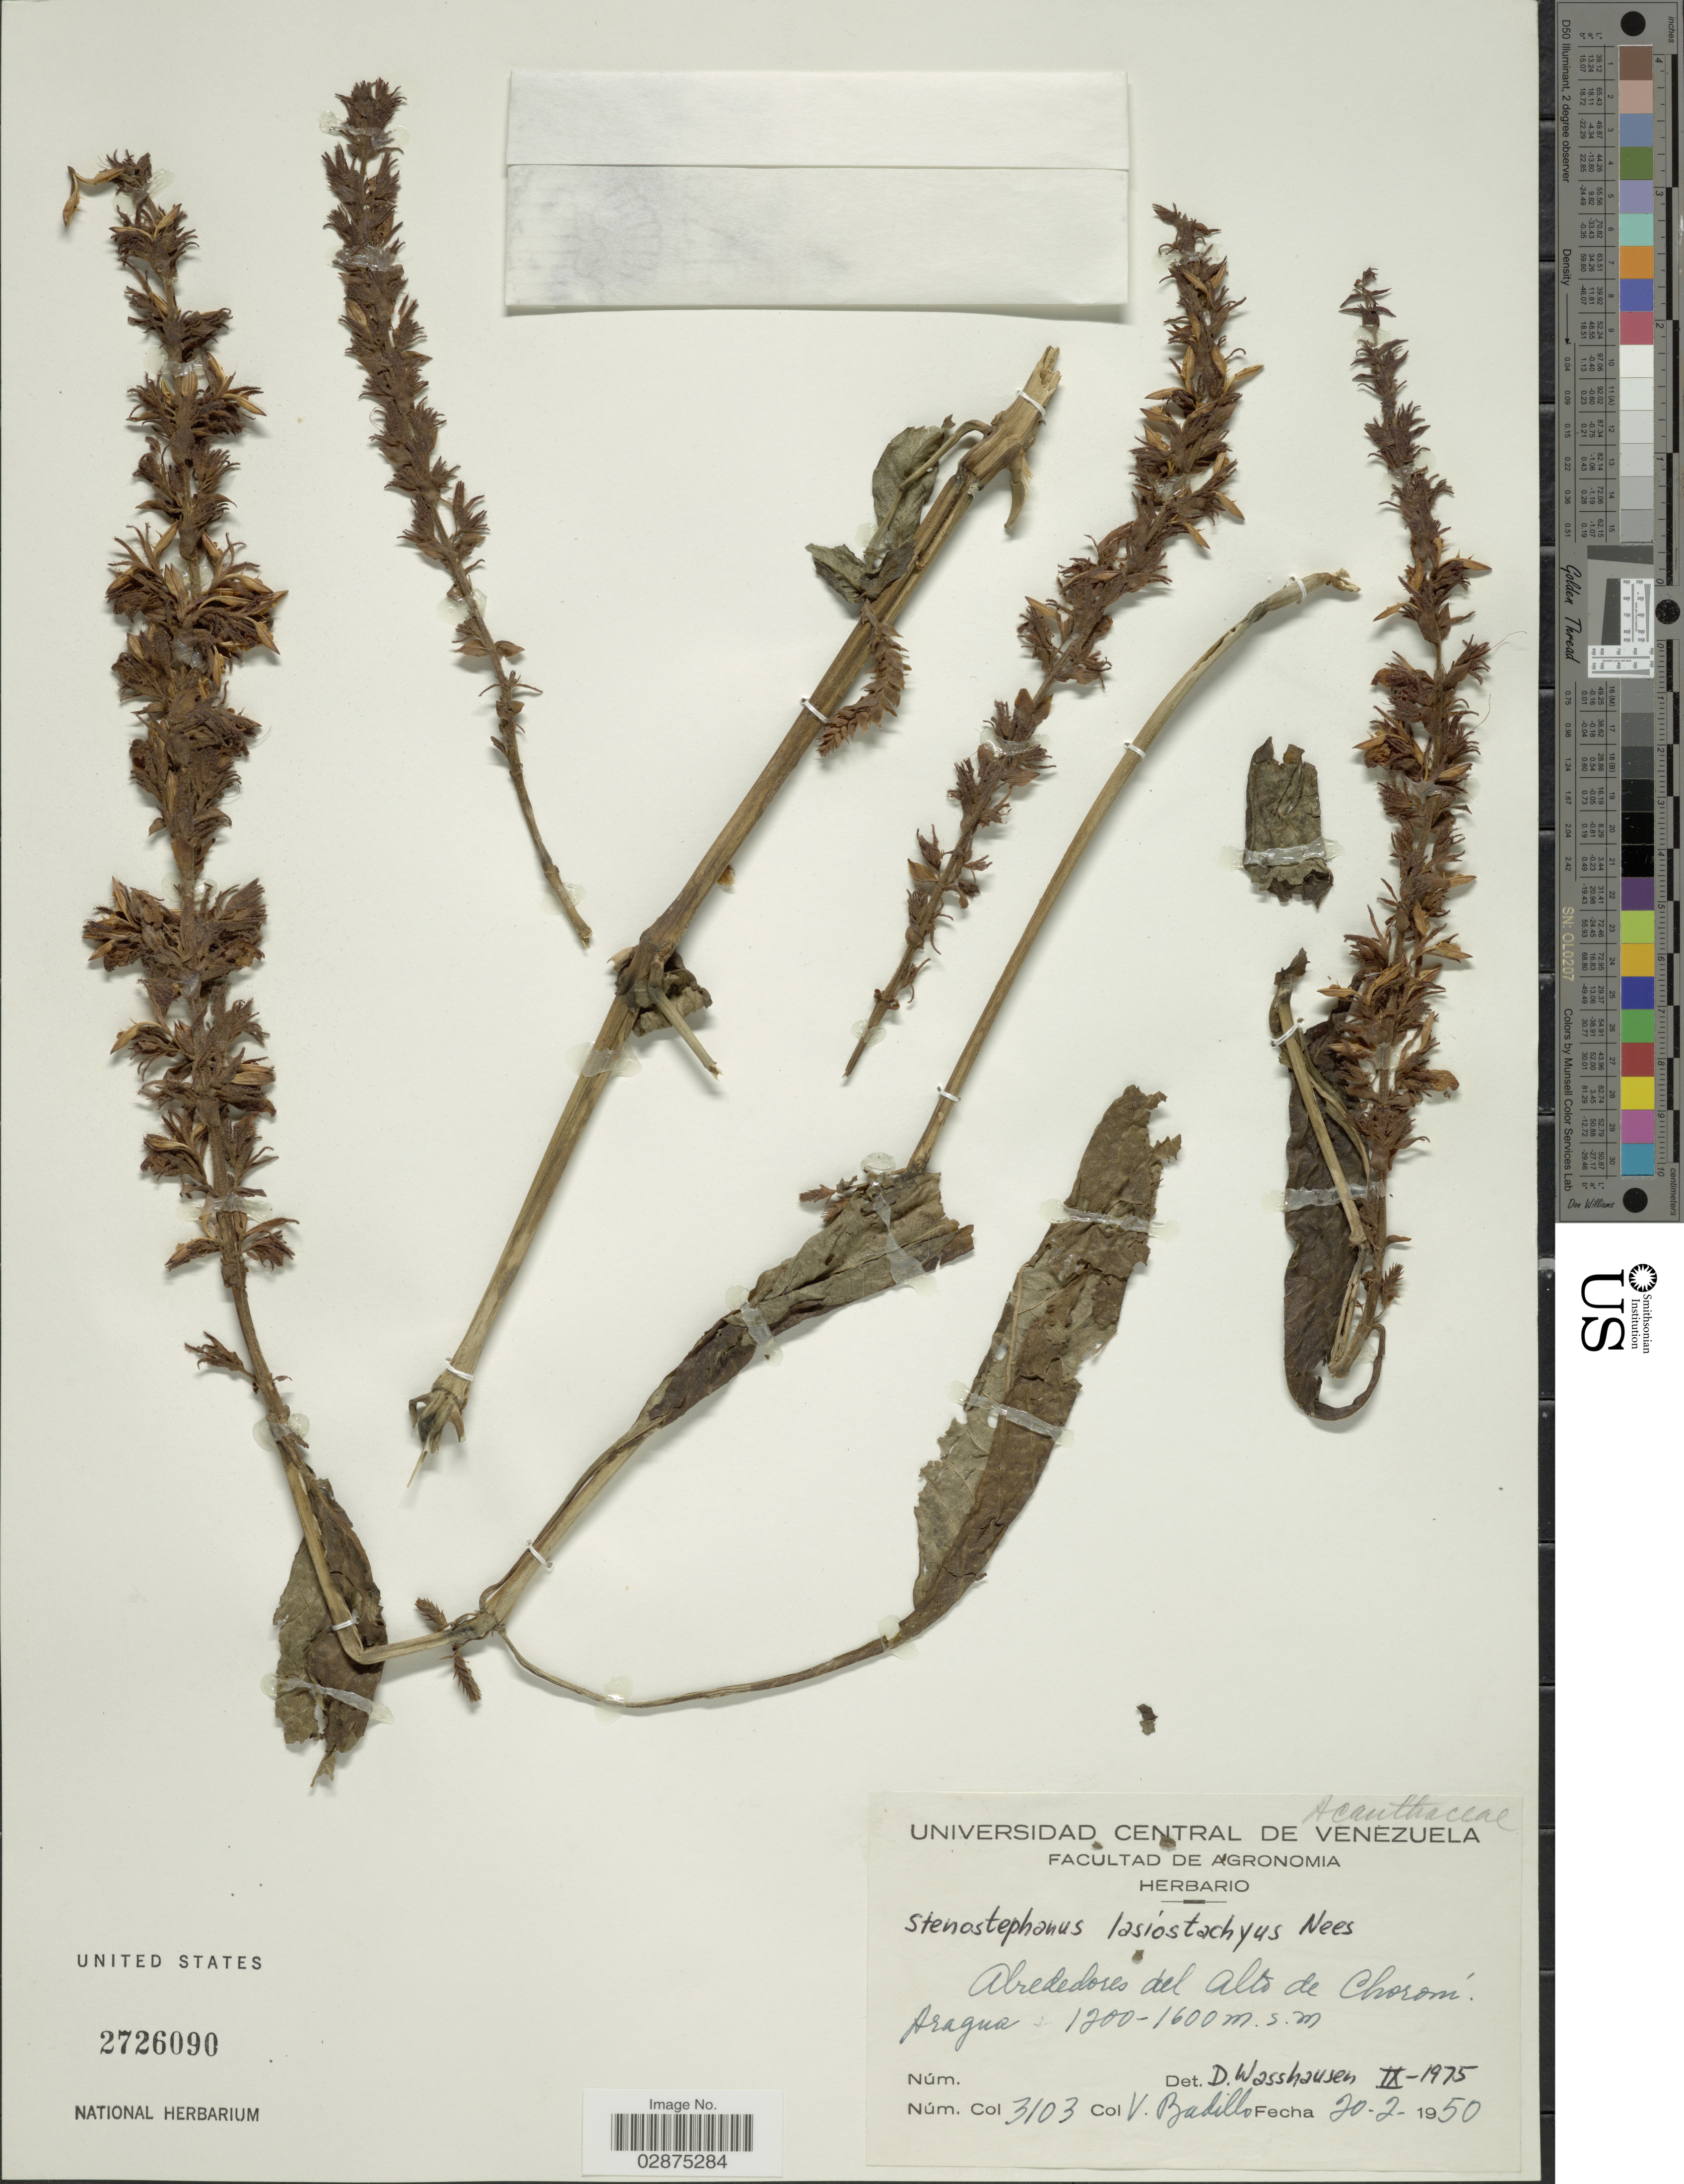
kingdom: Plantae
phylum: Tracheophyta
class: Magnoliopsida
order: Lamiales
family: Acanthaceae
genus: Stenostephanus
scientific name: Stenostephanus lasiostachyus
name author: Nees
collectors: V. Badillo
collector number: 3103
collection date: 1950-02-20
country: Venezuela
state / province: Aragua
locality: Alrededores del Alto de Chorón.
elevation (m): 1200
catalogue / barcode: US 2726090